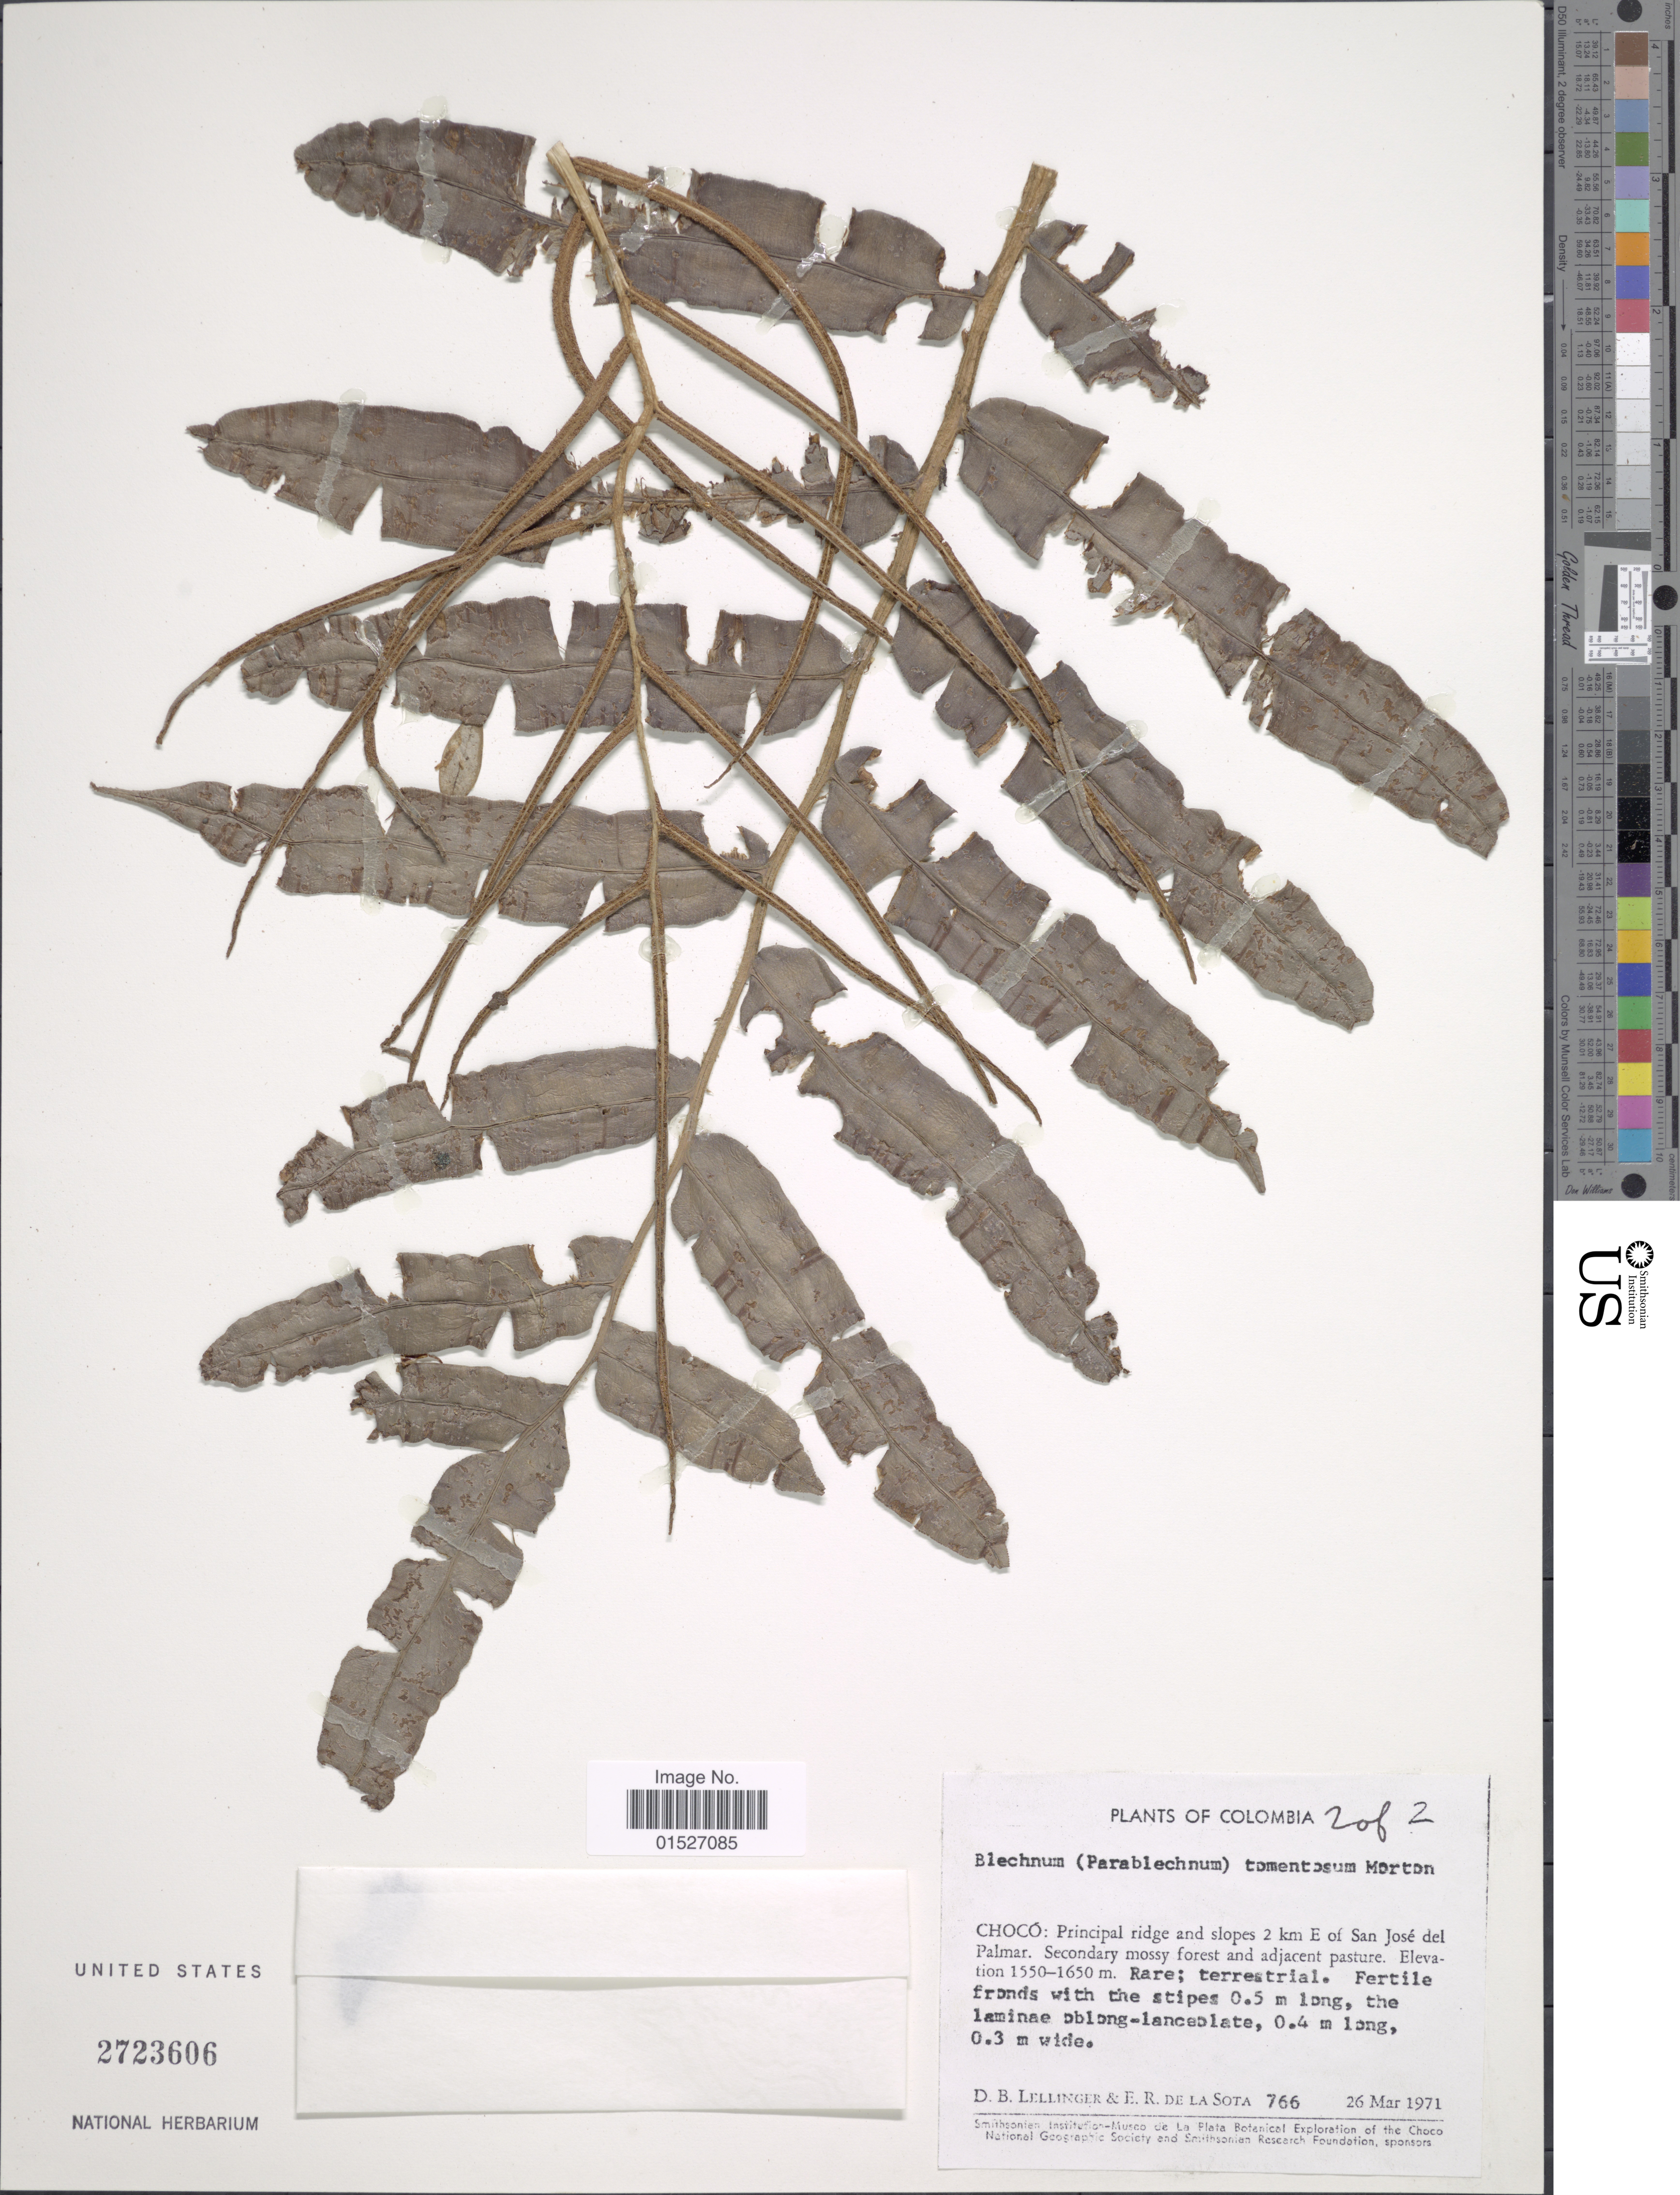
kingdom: Plantae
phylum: Tracheophyta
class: Polypodiopsida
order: Polypodiales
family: Blechnaceae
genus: Blechnum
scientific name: Blechnum tomentosum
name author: C.V. Morton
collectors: D. B. Lellinger & E. R. de la Sota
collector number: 766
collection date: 1971-03-26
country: Colombia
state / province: Chocó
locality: Choco: Principal ridge and slopes 2 km. E of San Jose del Palmar.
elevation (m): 1550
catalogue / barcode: US 2723606